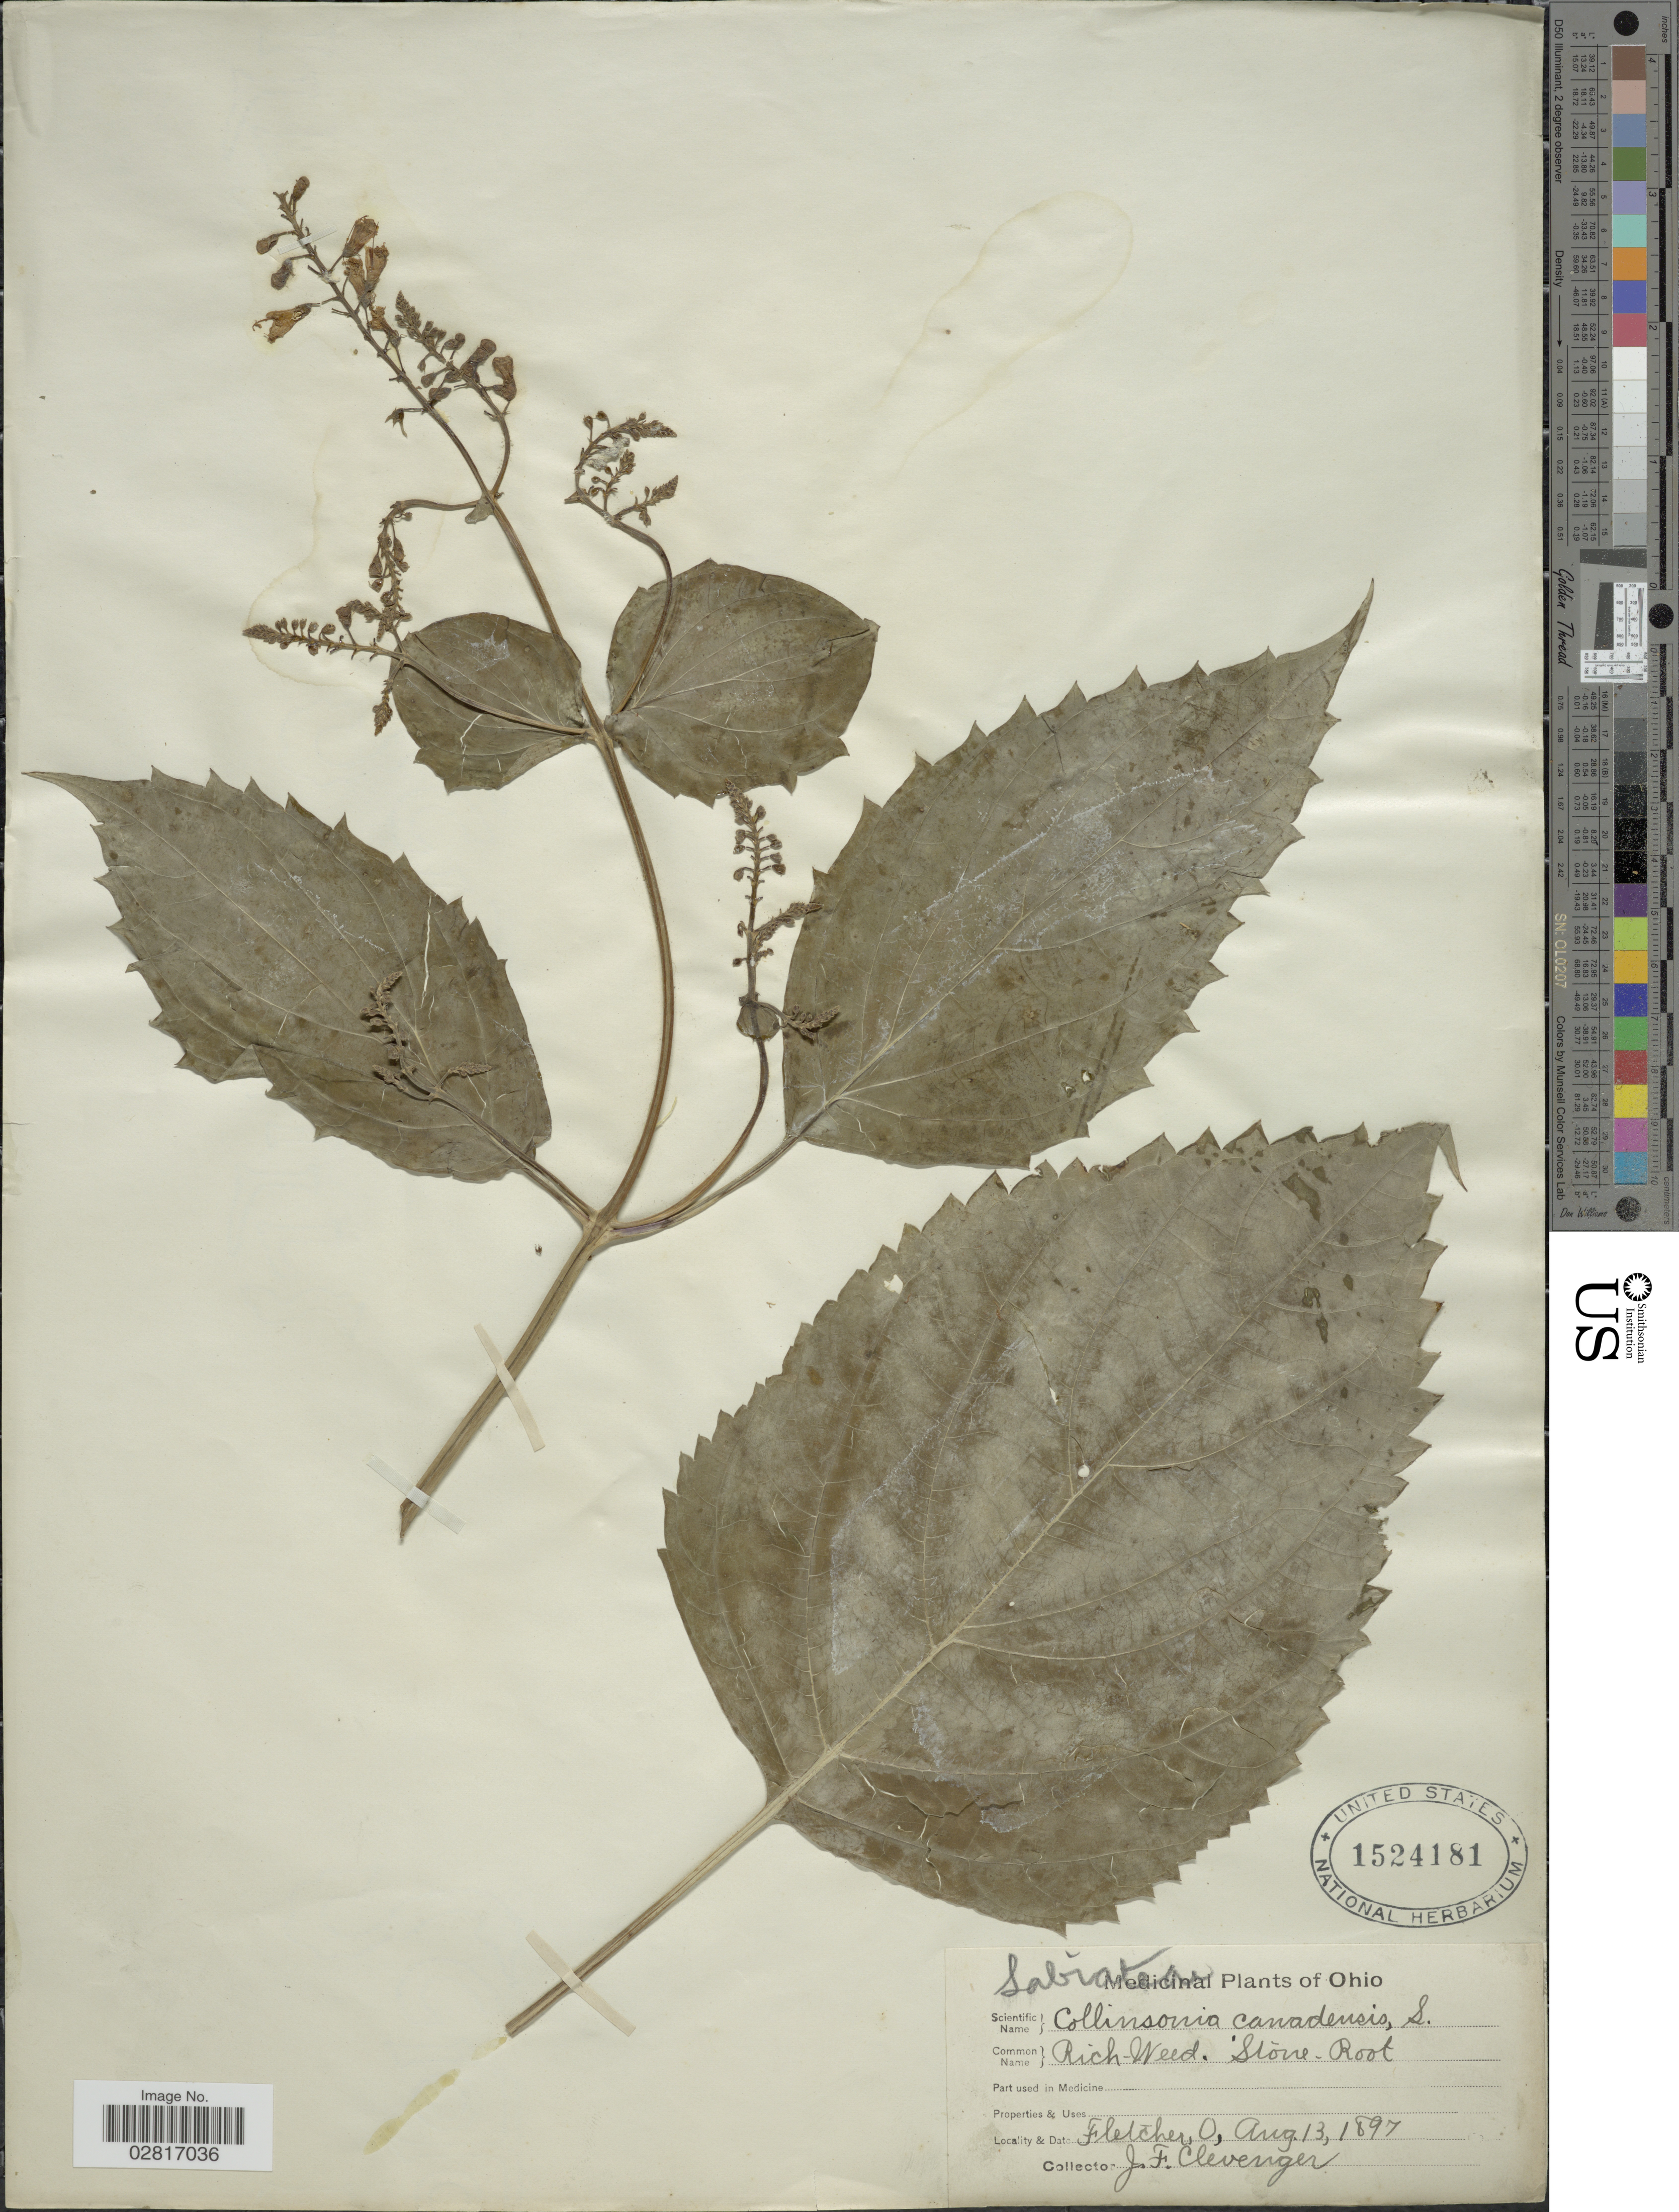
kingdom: Plantae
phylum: Tracheophyta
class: Magnoliopsida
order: Lamiales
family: Lamiaceae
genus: Collinsonia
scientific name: Collinsonia canadensis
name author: L.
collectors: J. F. Clevenger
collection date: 1897-08-13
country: United States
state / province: Ohio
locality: Fletcher.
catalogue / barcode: US 1524181